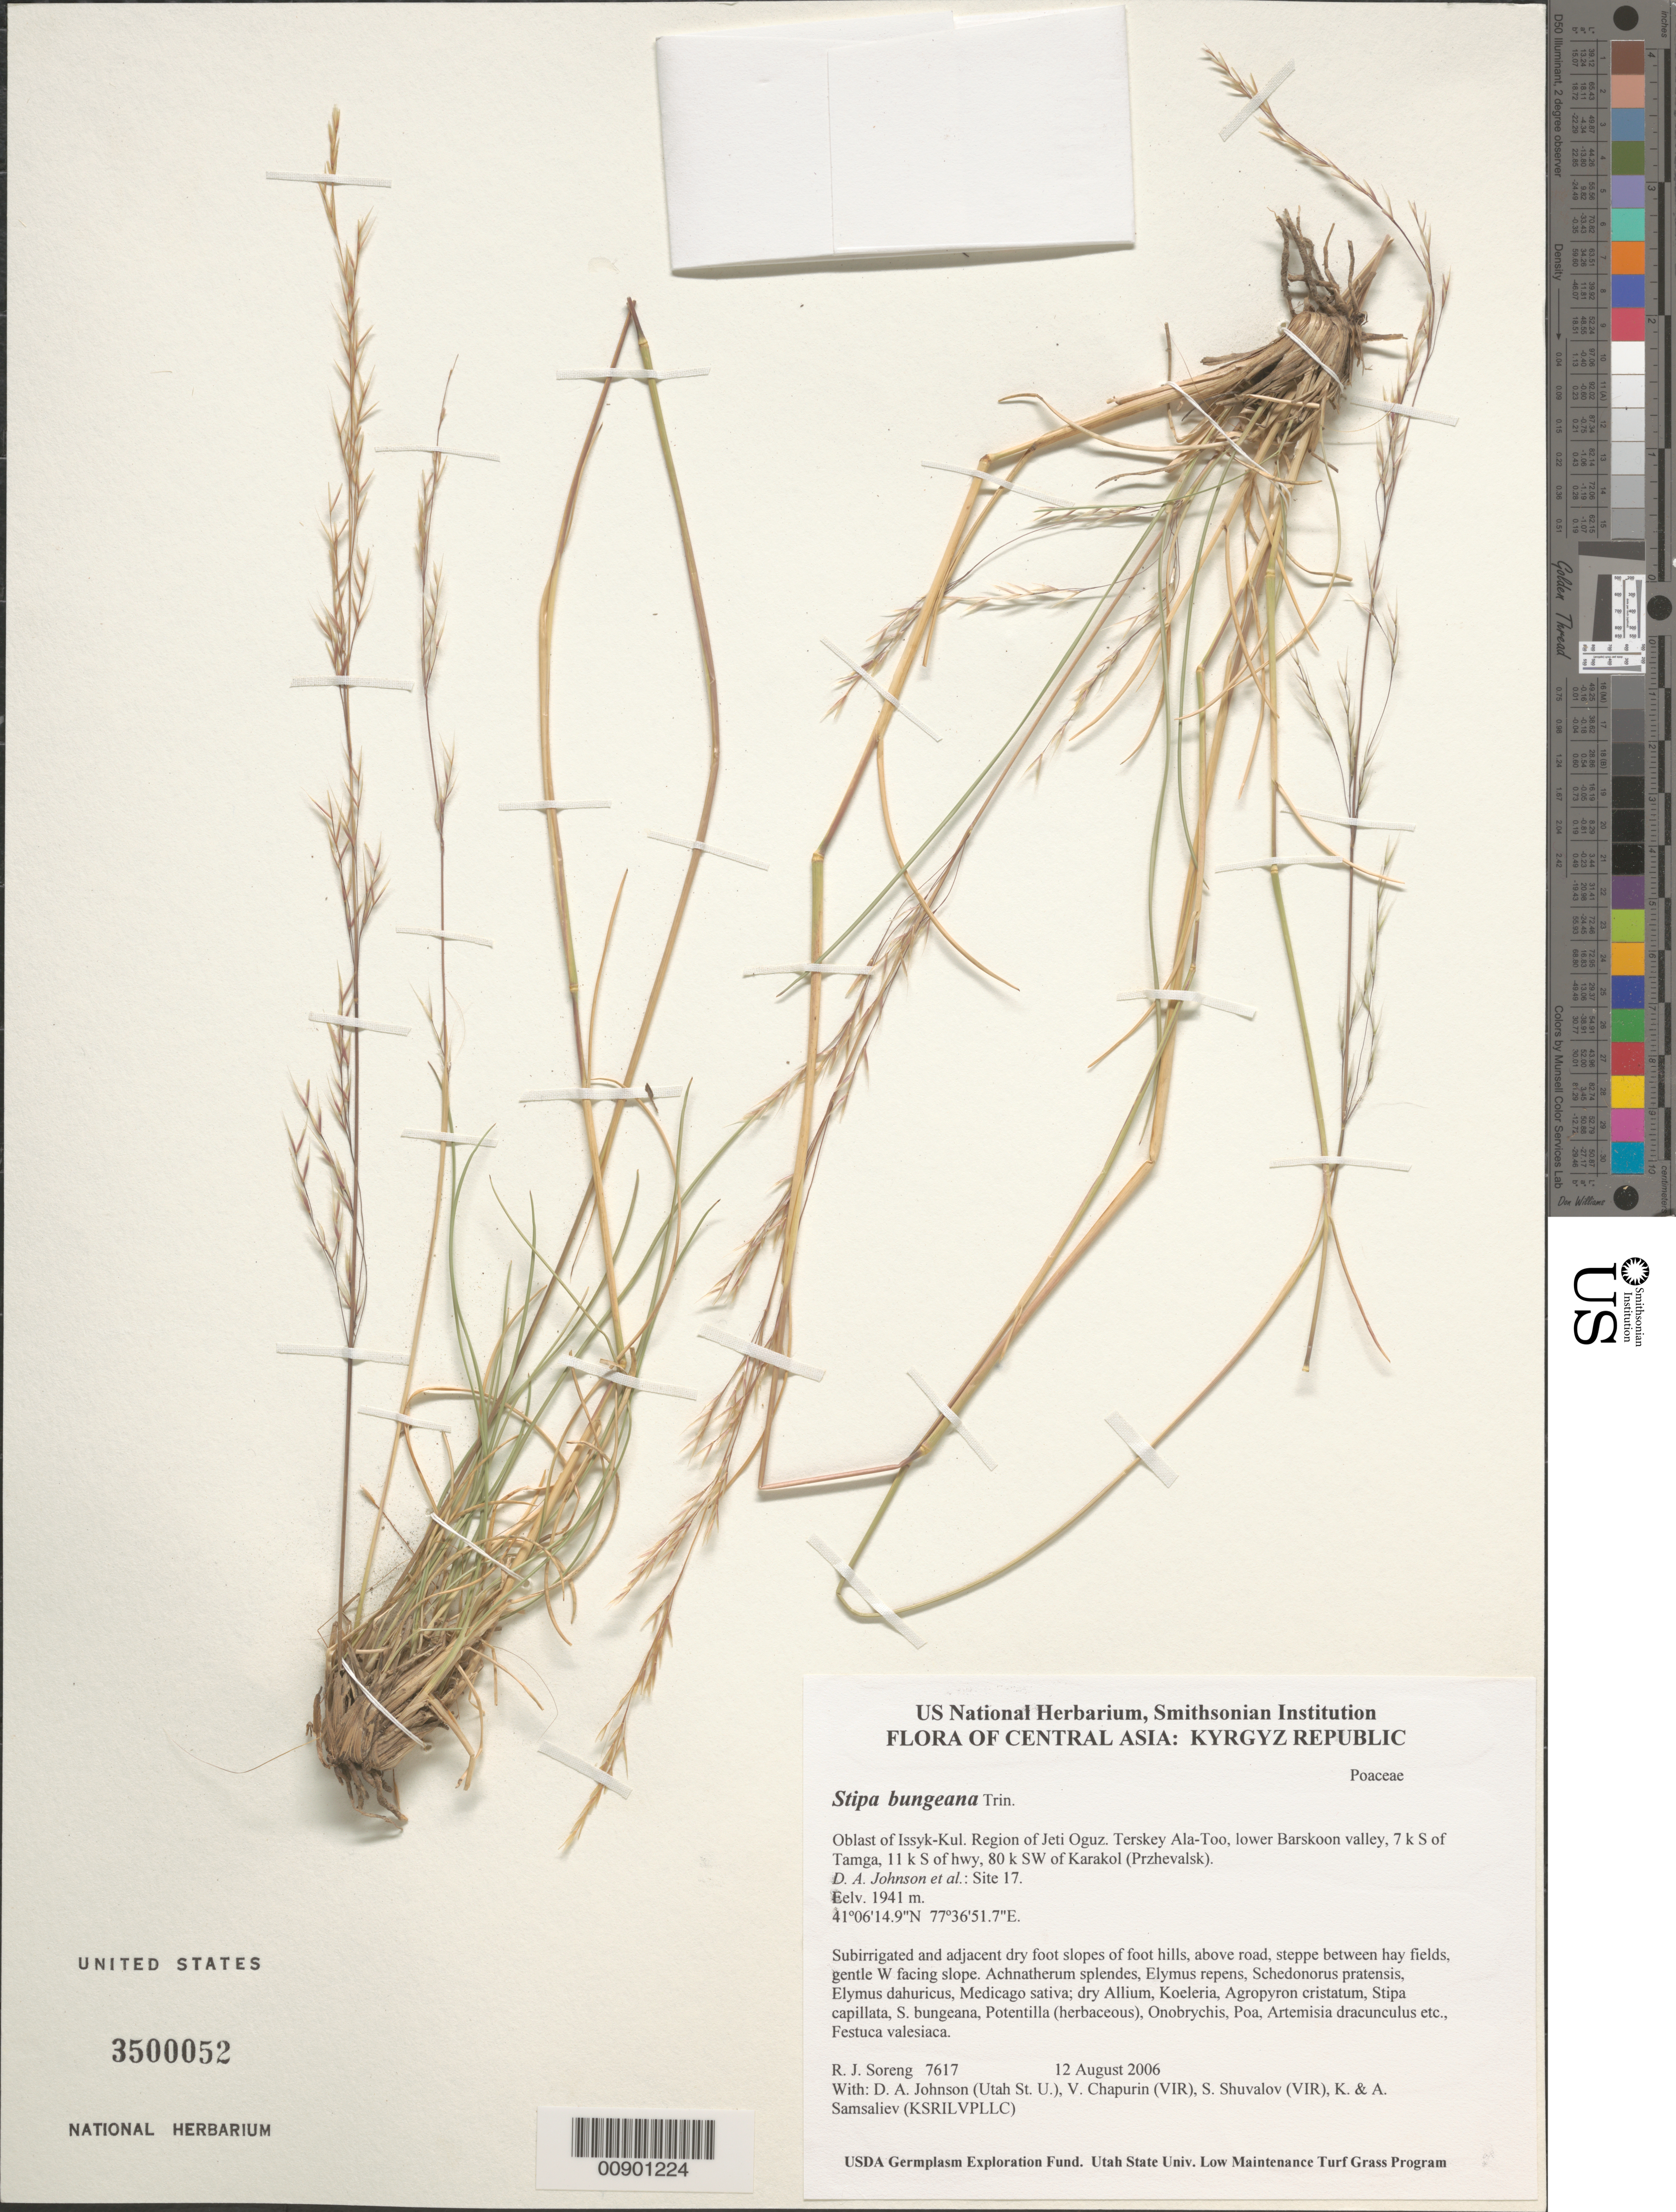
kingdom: Plantae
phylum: Tracheophyta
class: Liliopsida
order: Poales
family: Poaceae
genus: Stipa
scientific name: Stipa bungeana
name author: Trin.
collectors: R. J. Soreng, D. Johnson, S. Shuvalov, V. Chapurin, K. Samsaliev & A. Samsaliev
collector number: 7617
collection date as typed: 12 Aug 2006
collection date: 2006-08-12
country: Kyrgyzstan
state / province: Ysyk-Kol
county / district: Jeti Oguz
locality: Terskey Ala-Too, lower Barskoon valley, 7 km S of Tamga, 11 km S of hwy, 80 km SW of Karakol (Przhevalsk).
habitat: Subirrigated and adjacent dry foot slopes of foot hills, above road, steppe between hay fields, gentle W facing slope.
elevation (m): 1941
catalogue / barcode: US 3500020